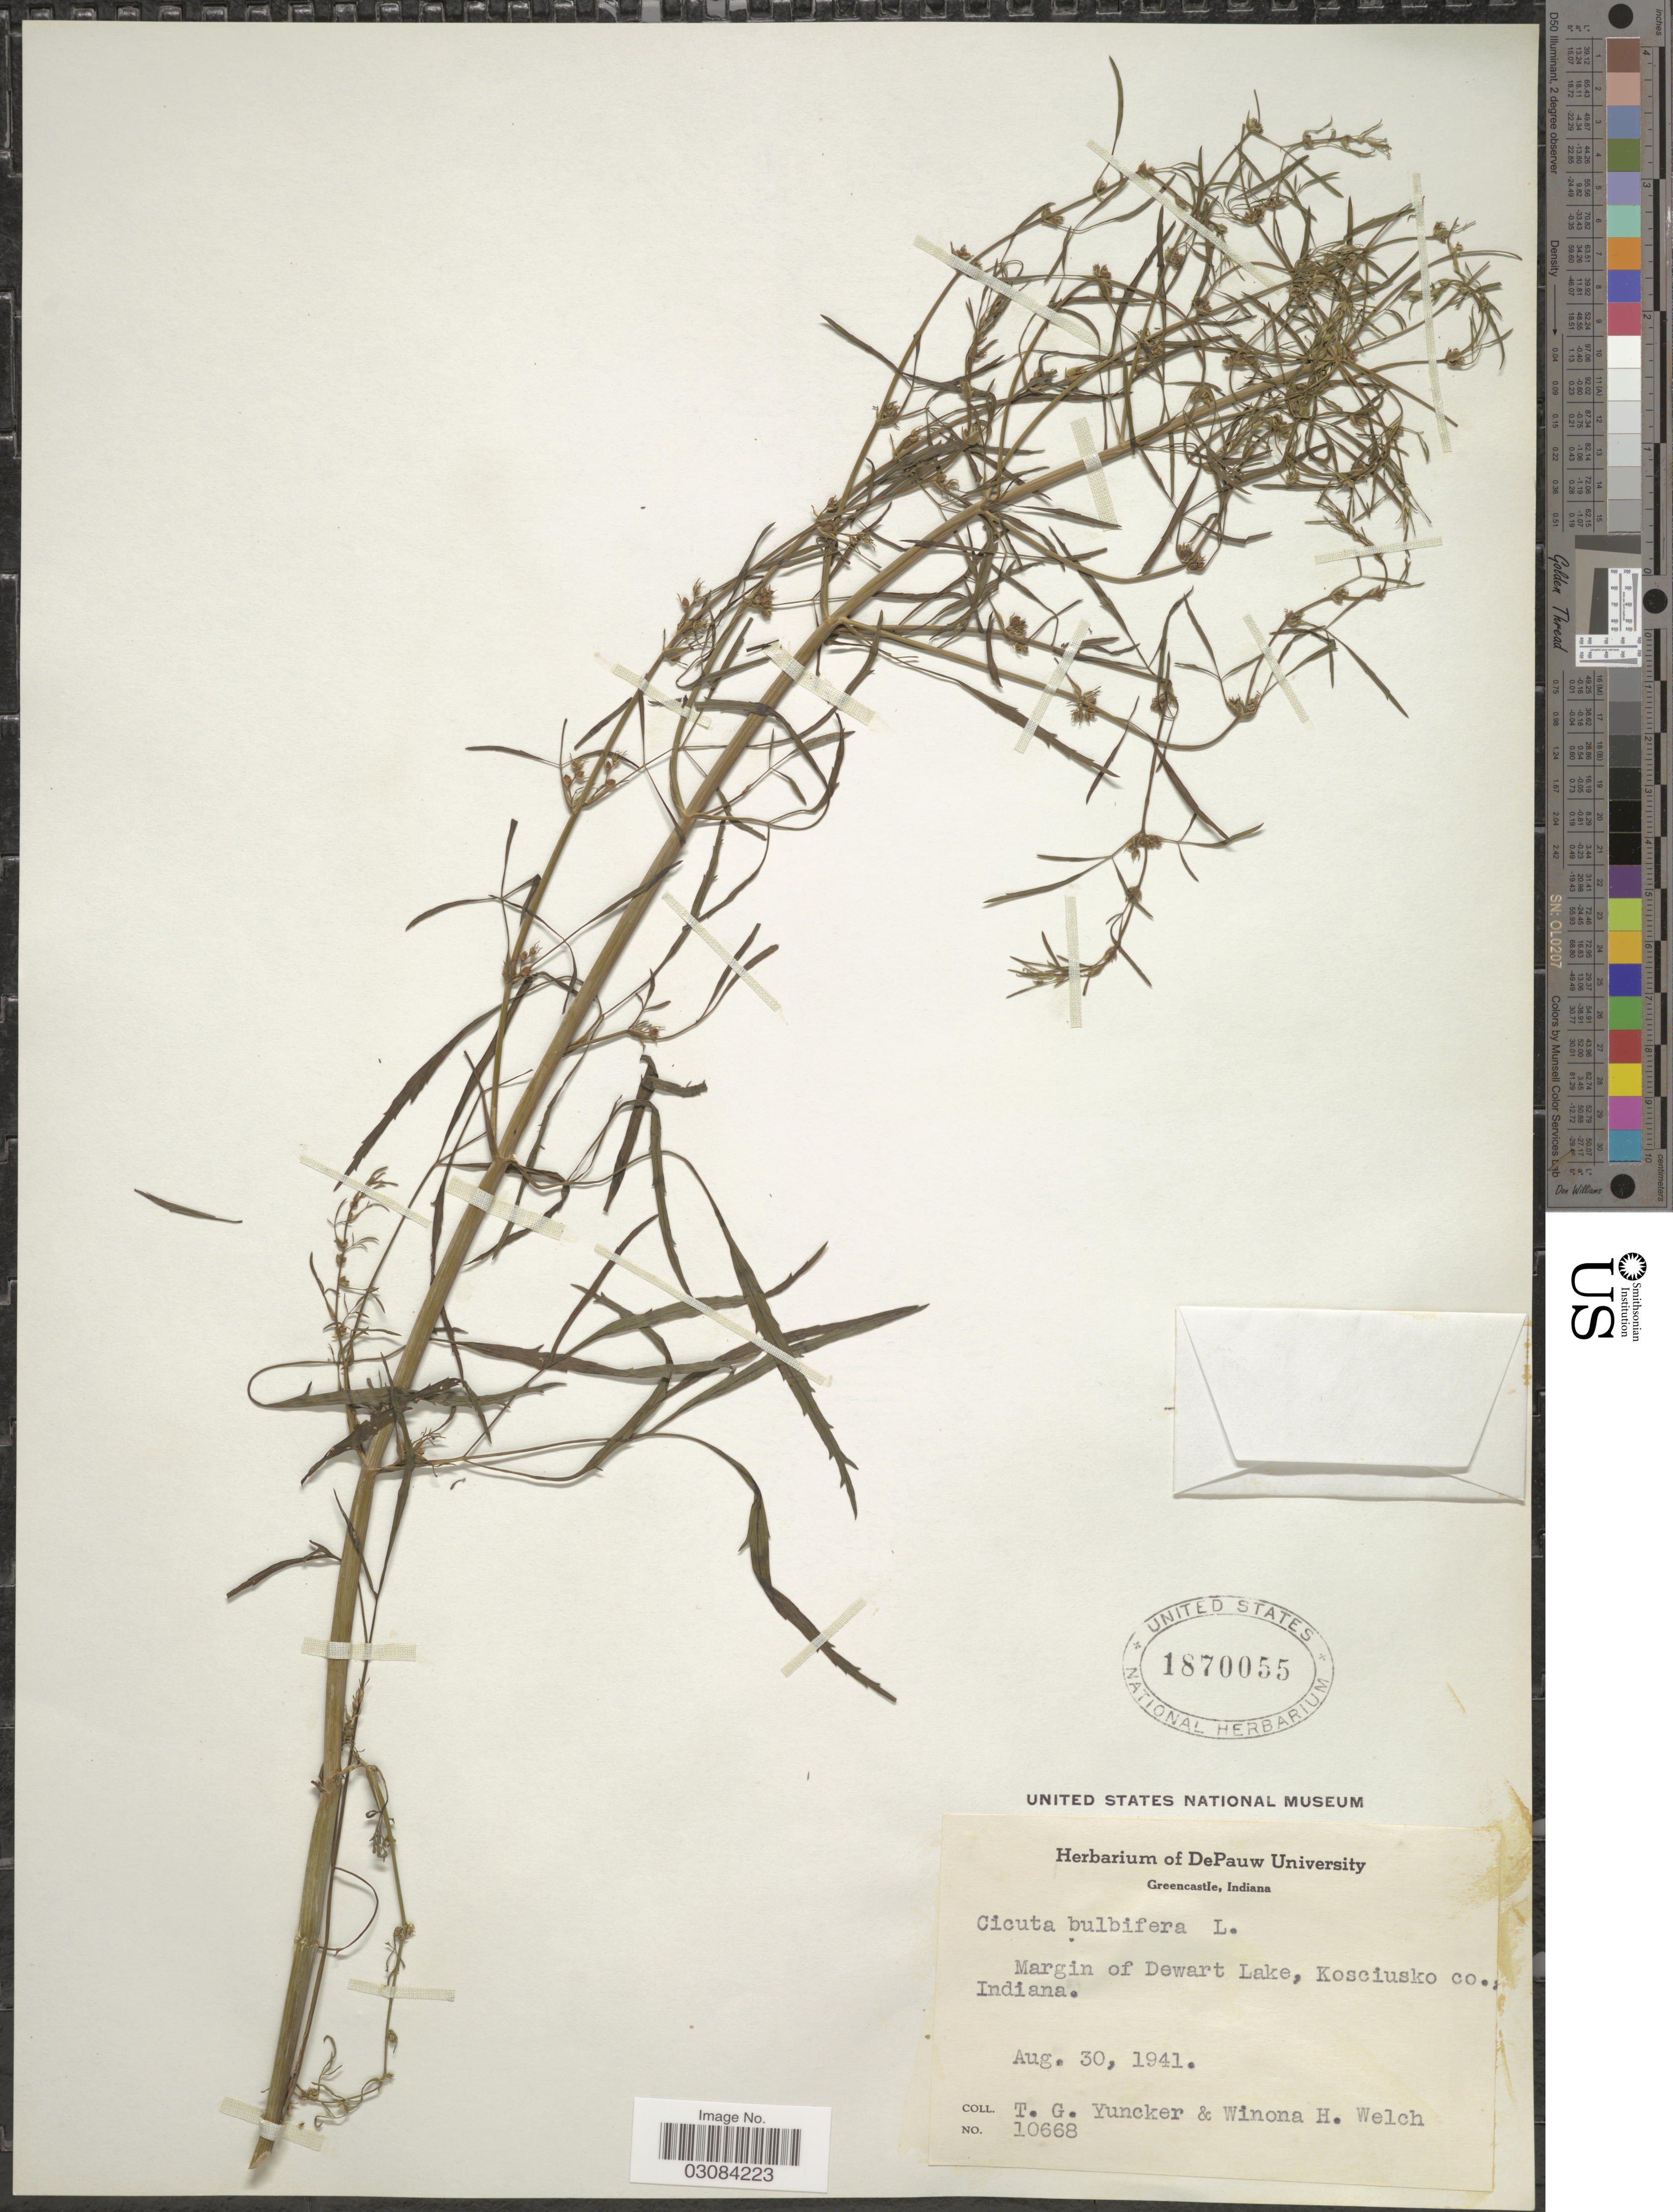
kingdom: Plantae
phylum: Tracheophyta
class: Magnoliopsida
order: Apiales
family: Apiaceae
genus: Cicuta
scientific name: Cicuta bulbifera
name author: L.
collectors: T. G. Yuncker & W. H. Welch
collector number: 10668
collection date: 1941-08-30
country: United States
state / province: Indiana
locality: Margin of Dewart Lake, Kosciusko co.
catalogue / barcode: US 1870055